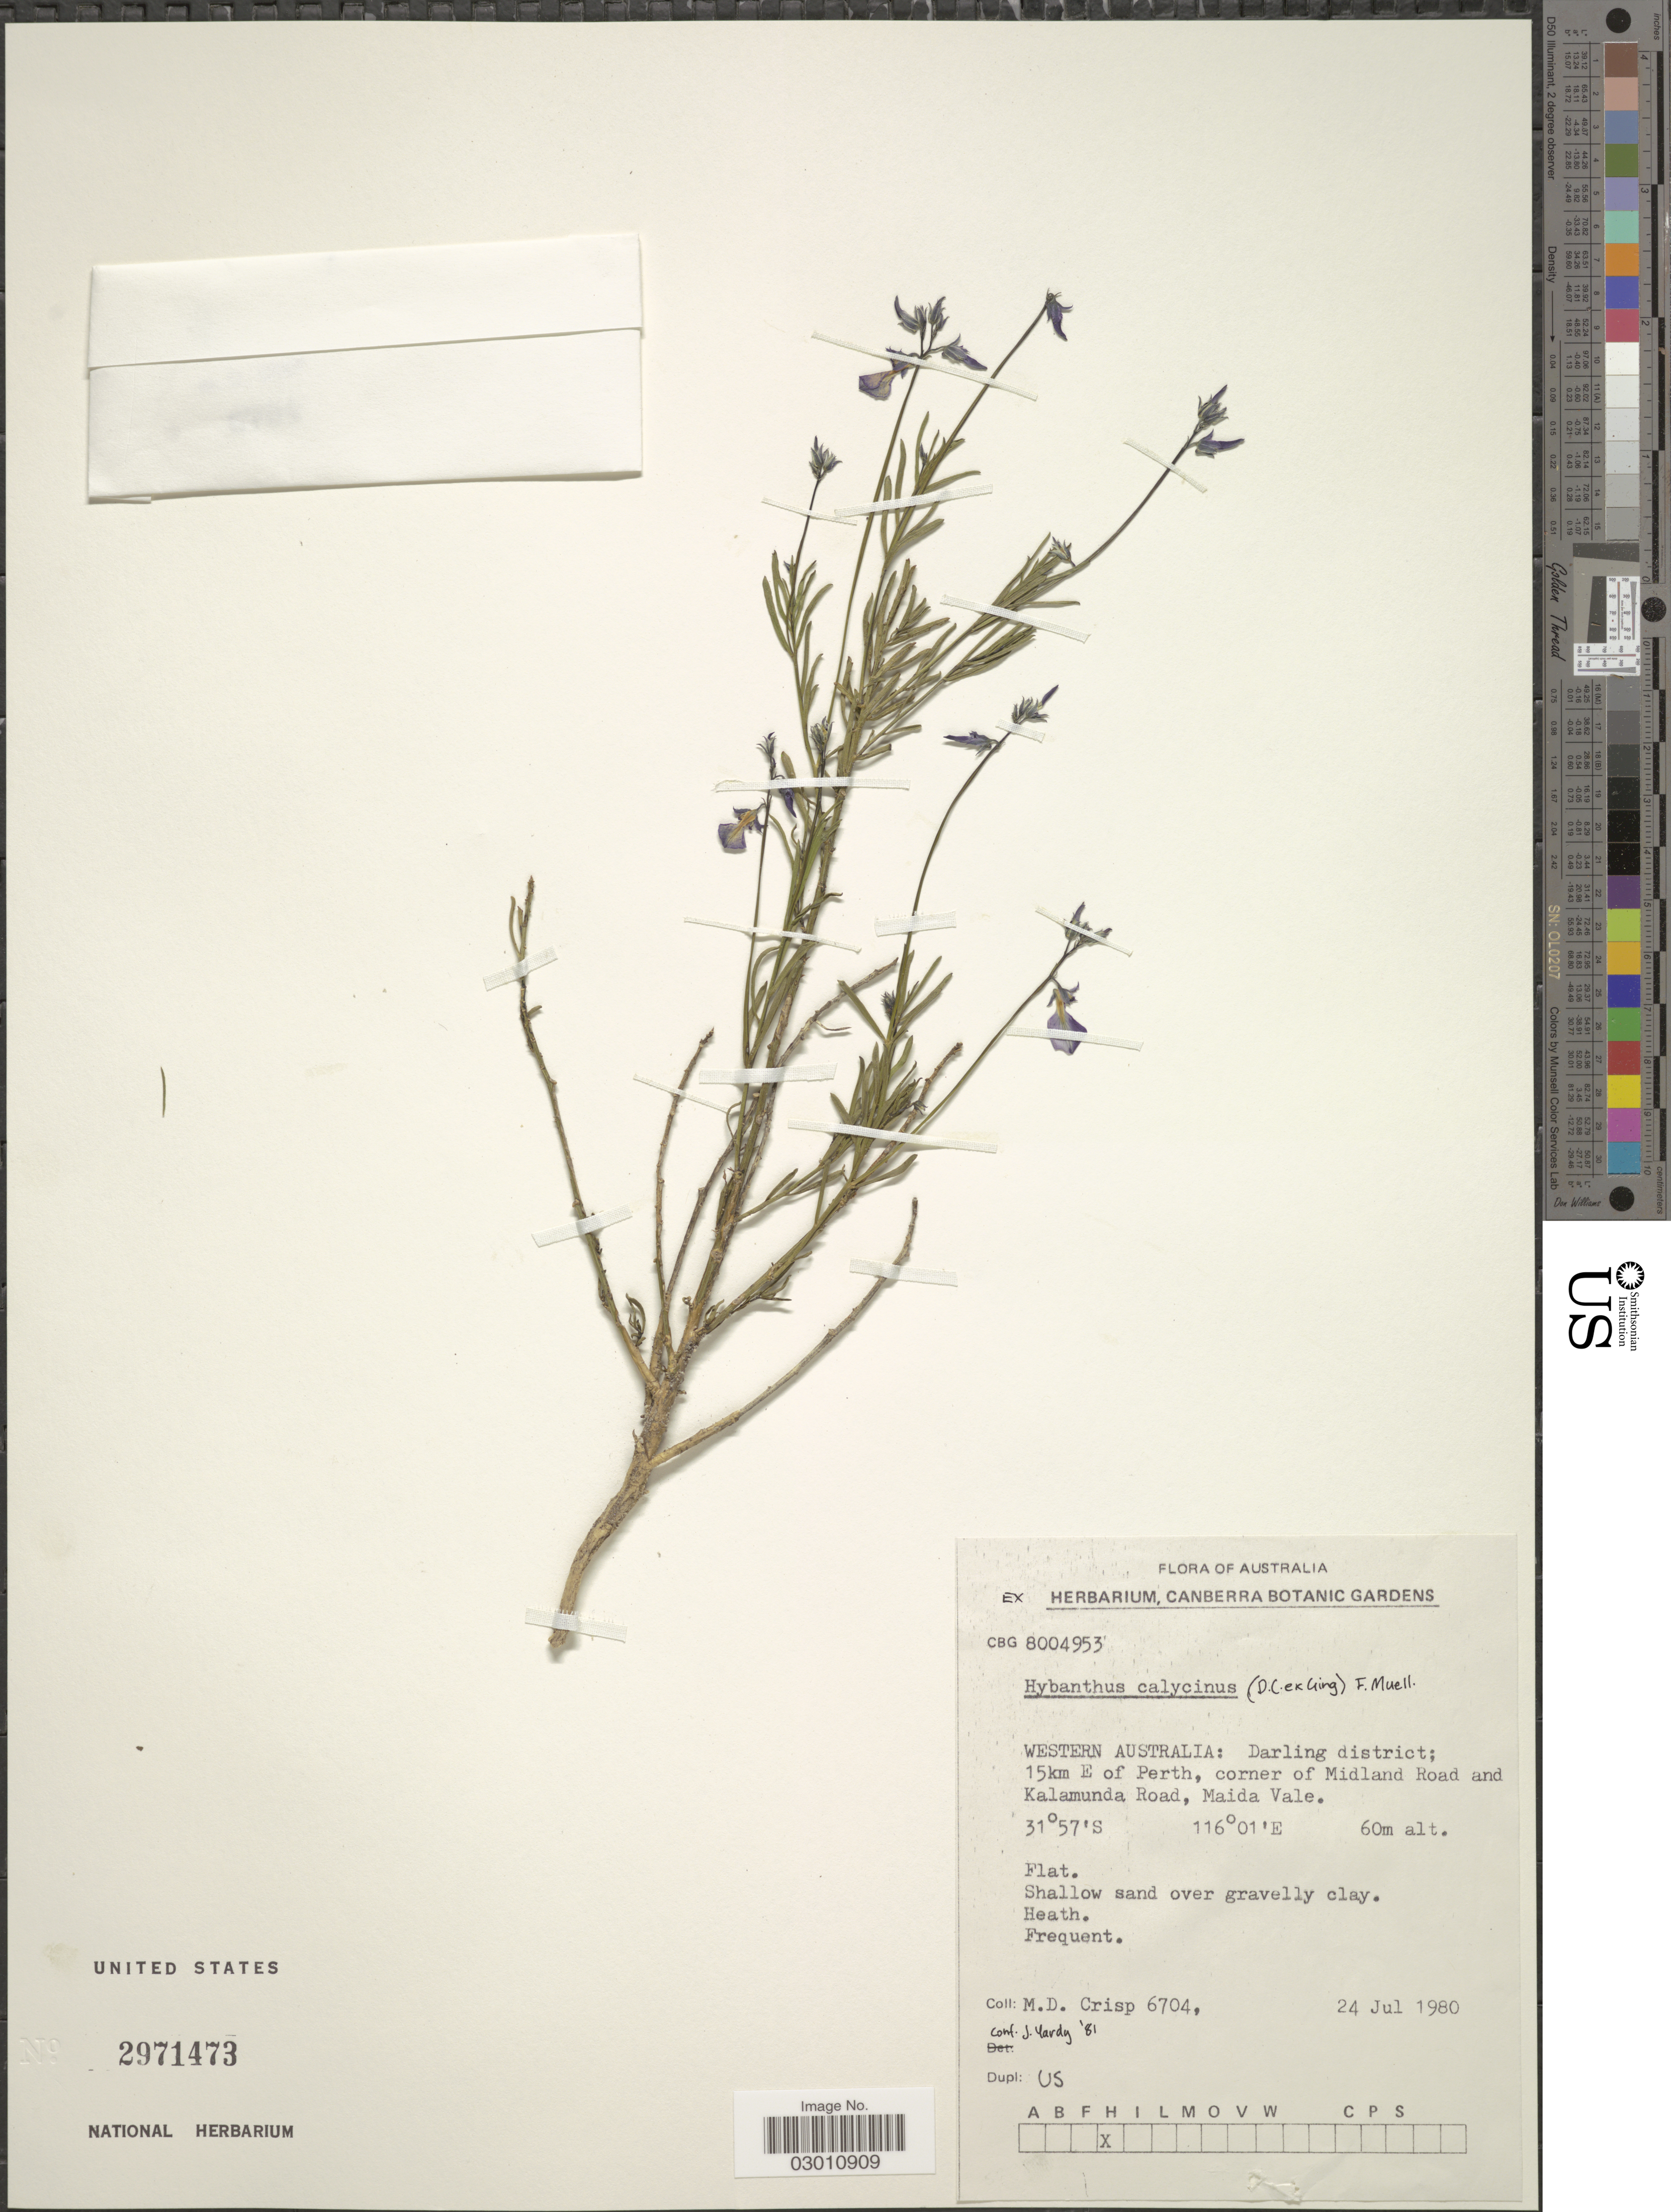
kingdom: Plantae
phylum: Tracheophyta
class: Magnoliopsida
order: Malpighiales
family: Violaceae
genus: Pigea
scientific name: Pigea calycina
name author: DC.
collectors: M. Crisp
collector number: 6704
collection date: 1980-07-24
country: Australia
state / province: Western Australia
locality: Darling district; 15km E of Perth, corner of Midland Road and Kalamunda Road, Maida Vale.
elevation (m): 60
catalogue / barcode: US 2971473